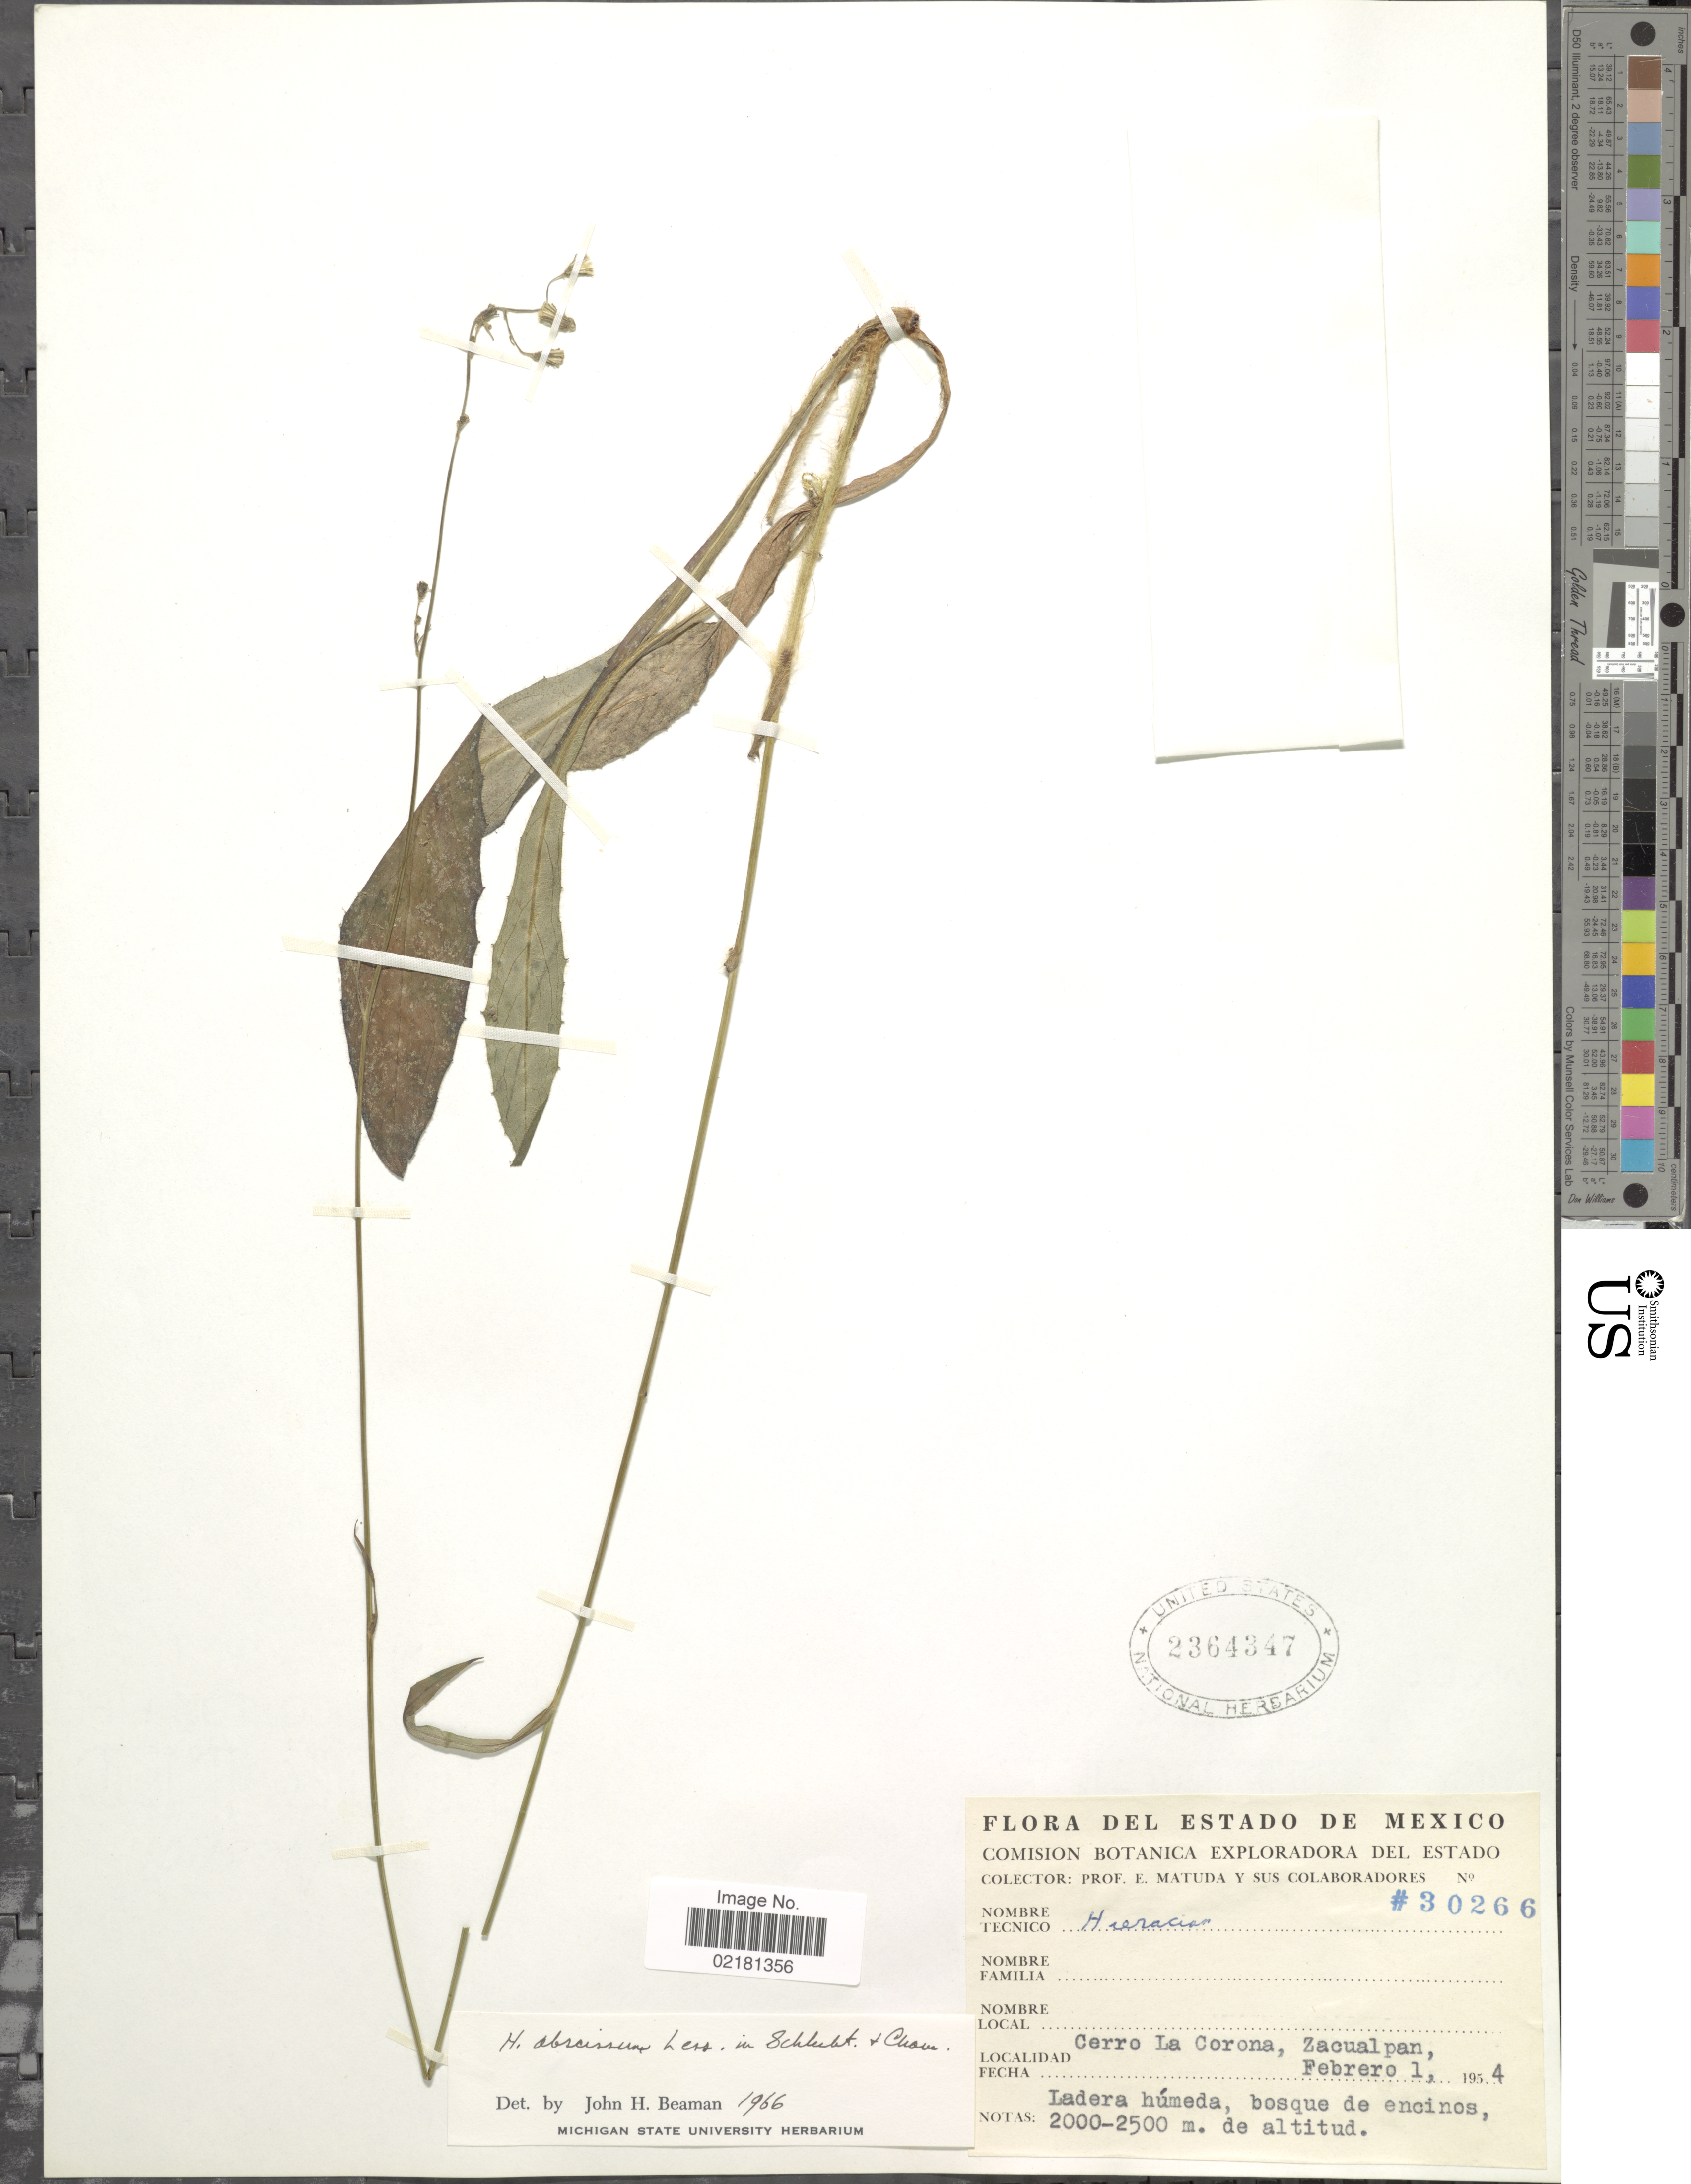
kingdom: Plantae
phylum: Tracheophyta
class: Magnoliopsida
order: Asterales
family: Asteraceae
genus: Hieracium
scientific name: Hieracium abscissum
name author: Less.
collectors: E. Matuda & et al.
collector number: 30266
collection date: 1954-02-01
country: Mexico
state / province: México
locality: Cerro La Corona, Zacualpan.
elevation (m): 2000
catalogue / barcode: US 2364347